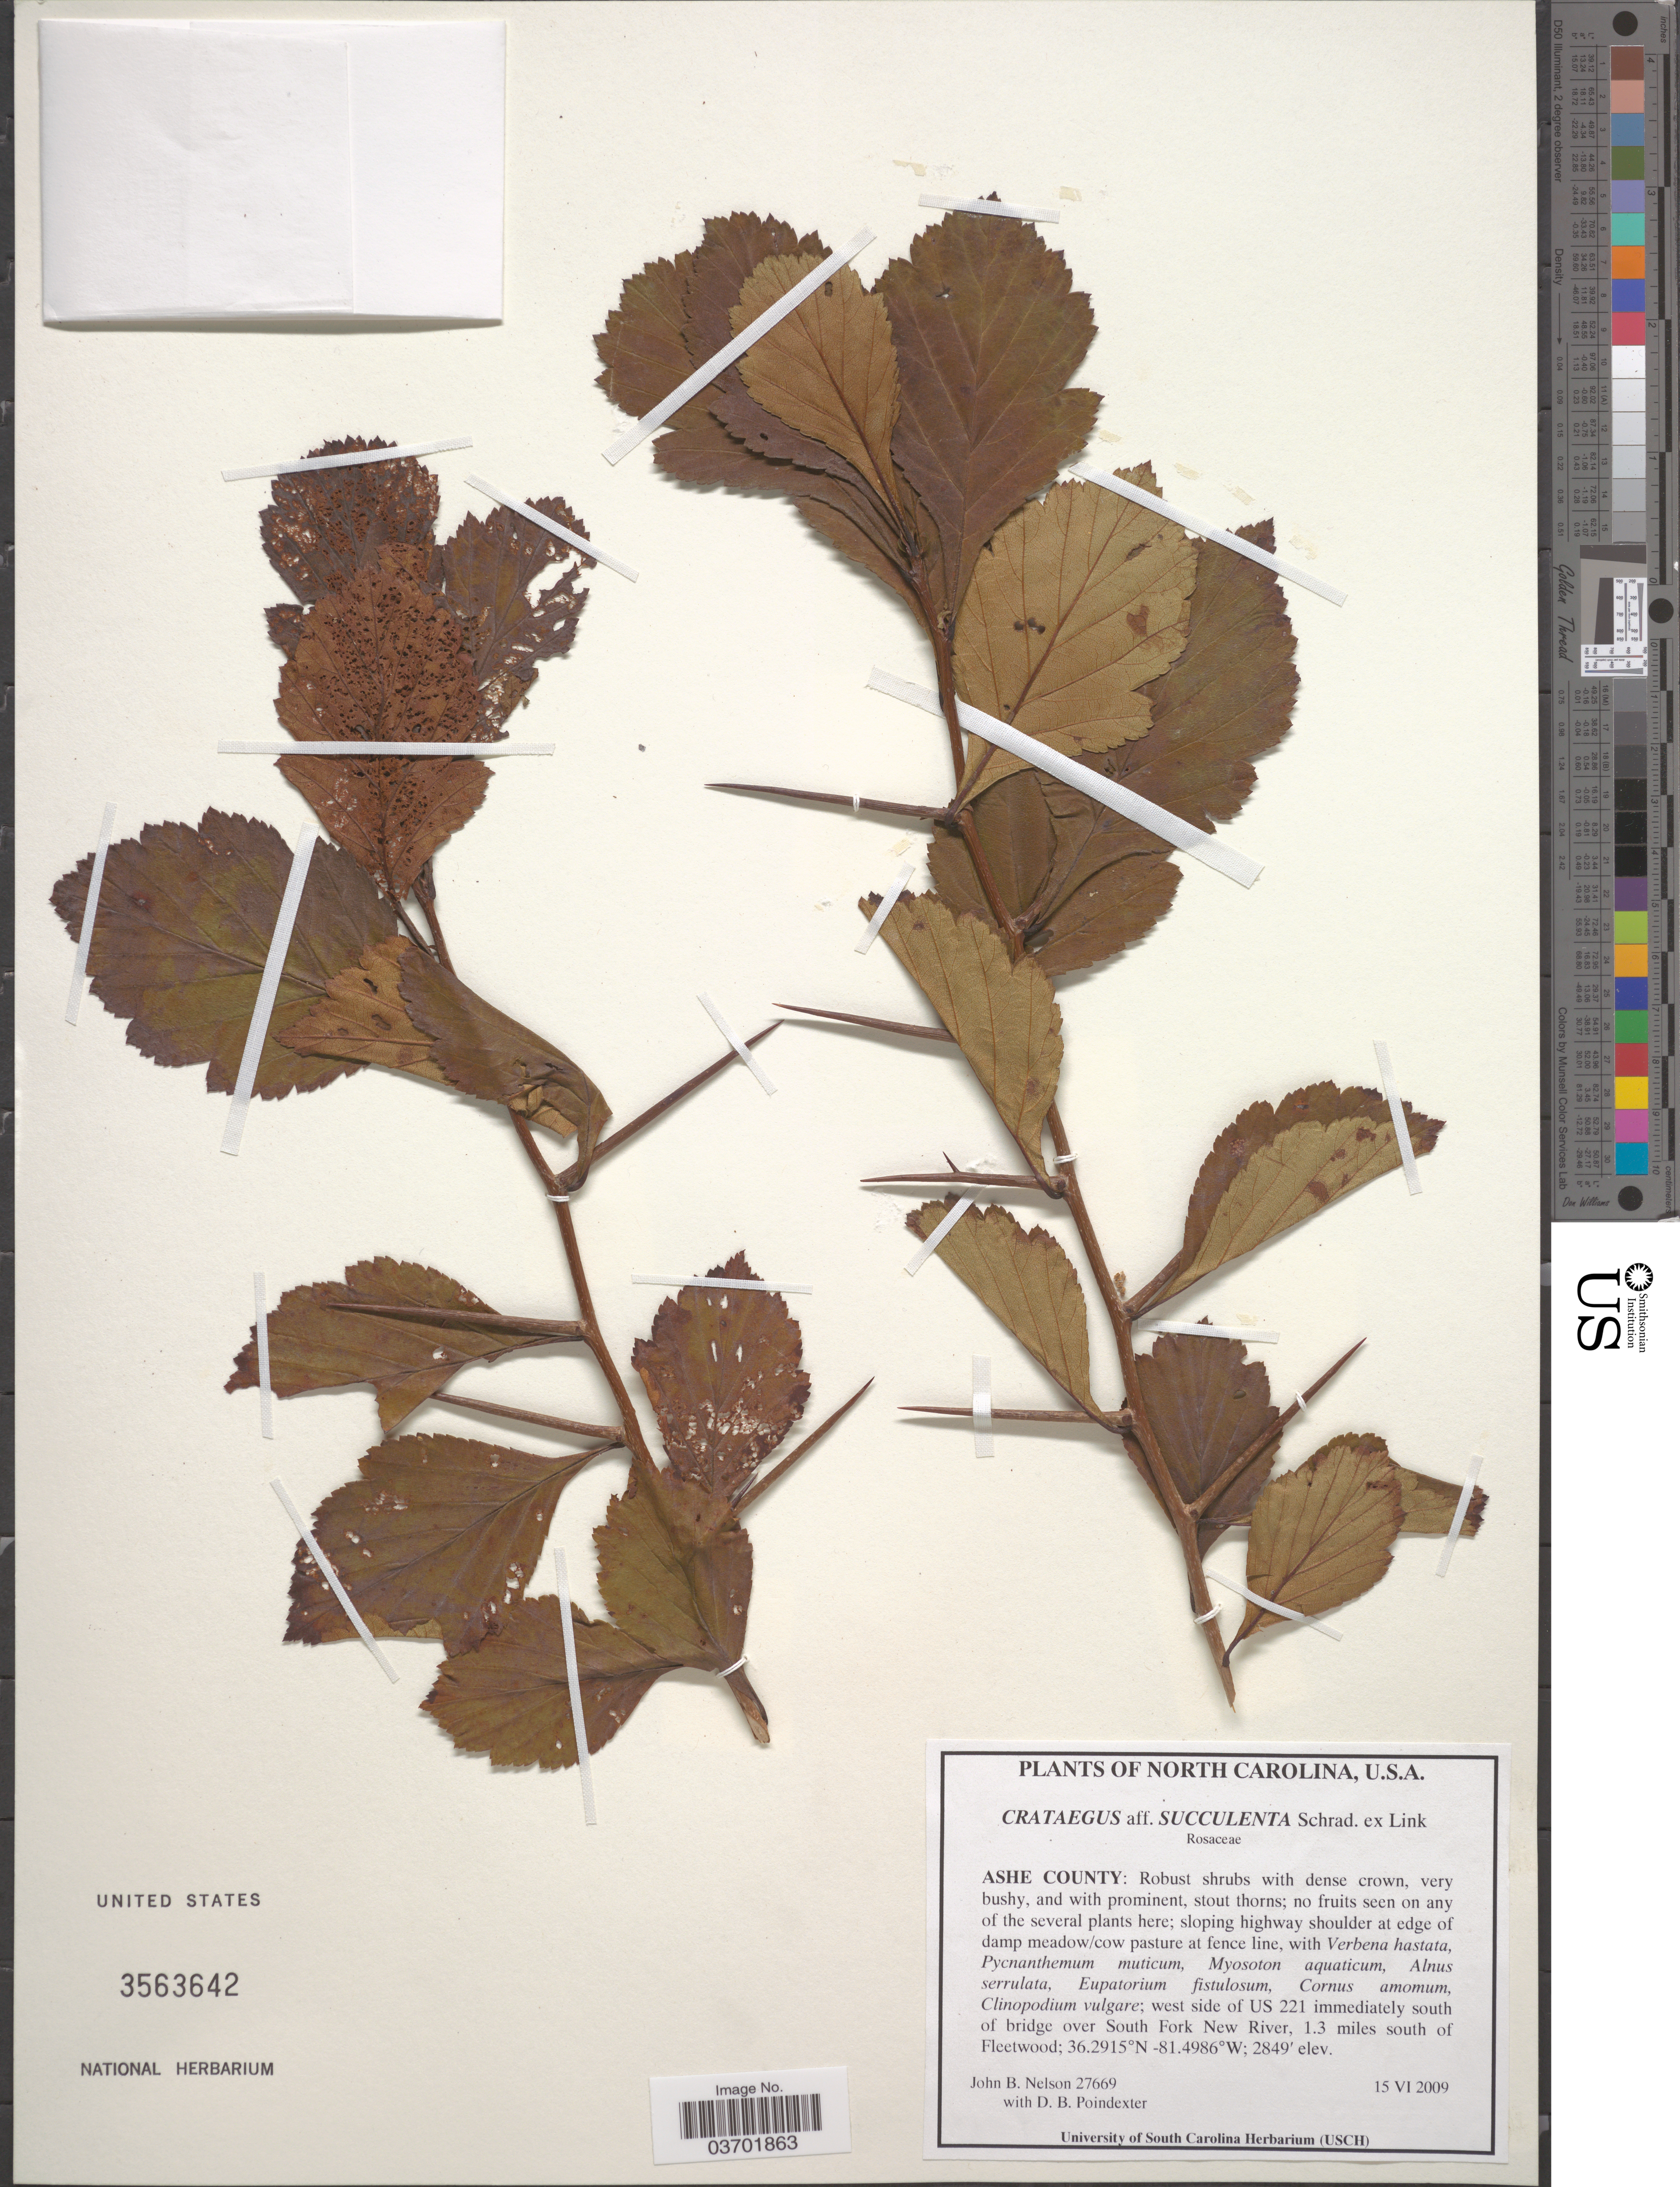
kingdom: Plantae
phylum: Tracheophyta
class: Magnoliopsida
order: Rosales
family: Rosaceae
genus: Crataegus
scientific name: Crataegus succulenta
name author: Schrad. ex Link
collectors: J. B. Nelson & D. Poindexter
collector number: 27669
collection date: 2009-06-15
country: United States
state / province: North Carolina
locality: Ashe County: west side of US 221 immediately south of bridge over South Fork New River, 1.3 miles south of Fleetwood.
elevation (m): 868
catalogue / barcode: US 3563642